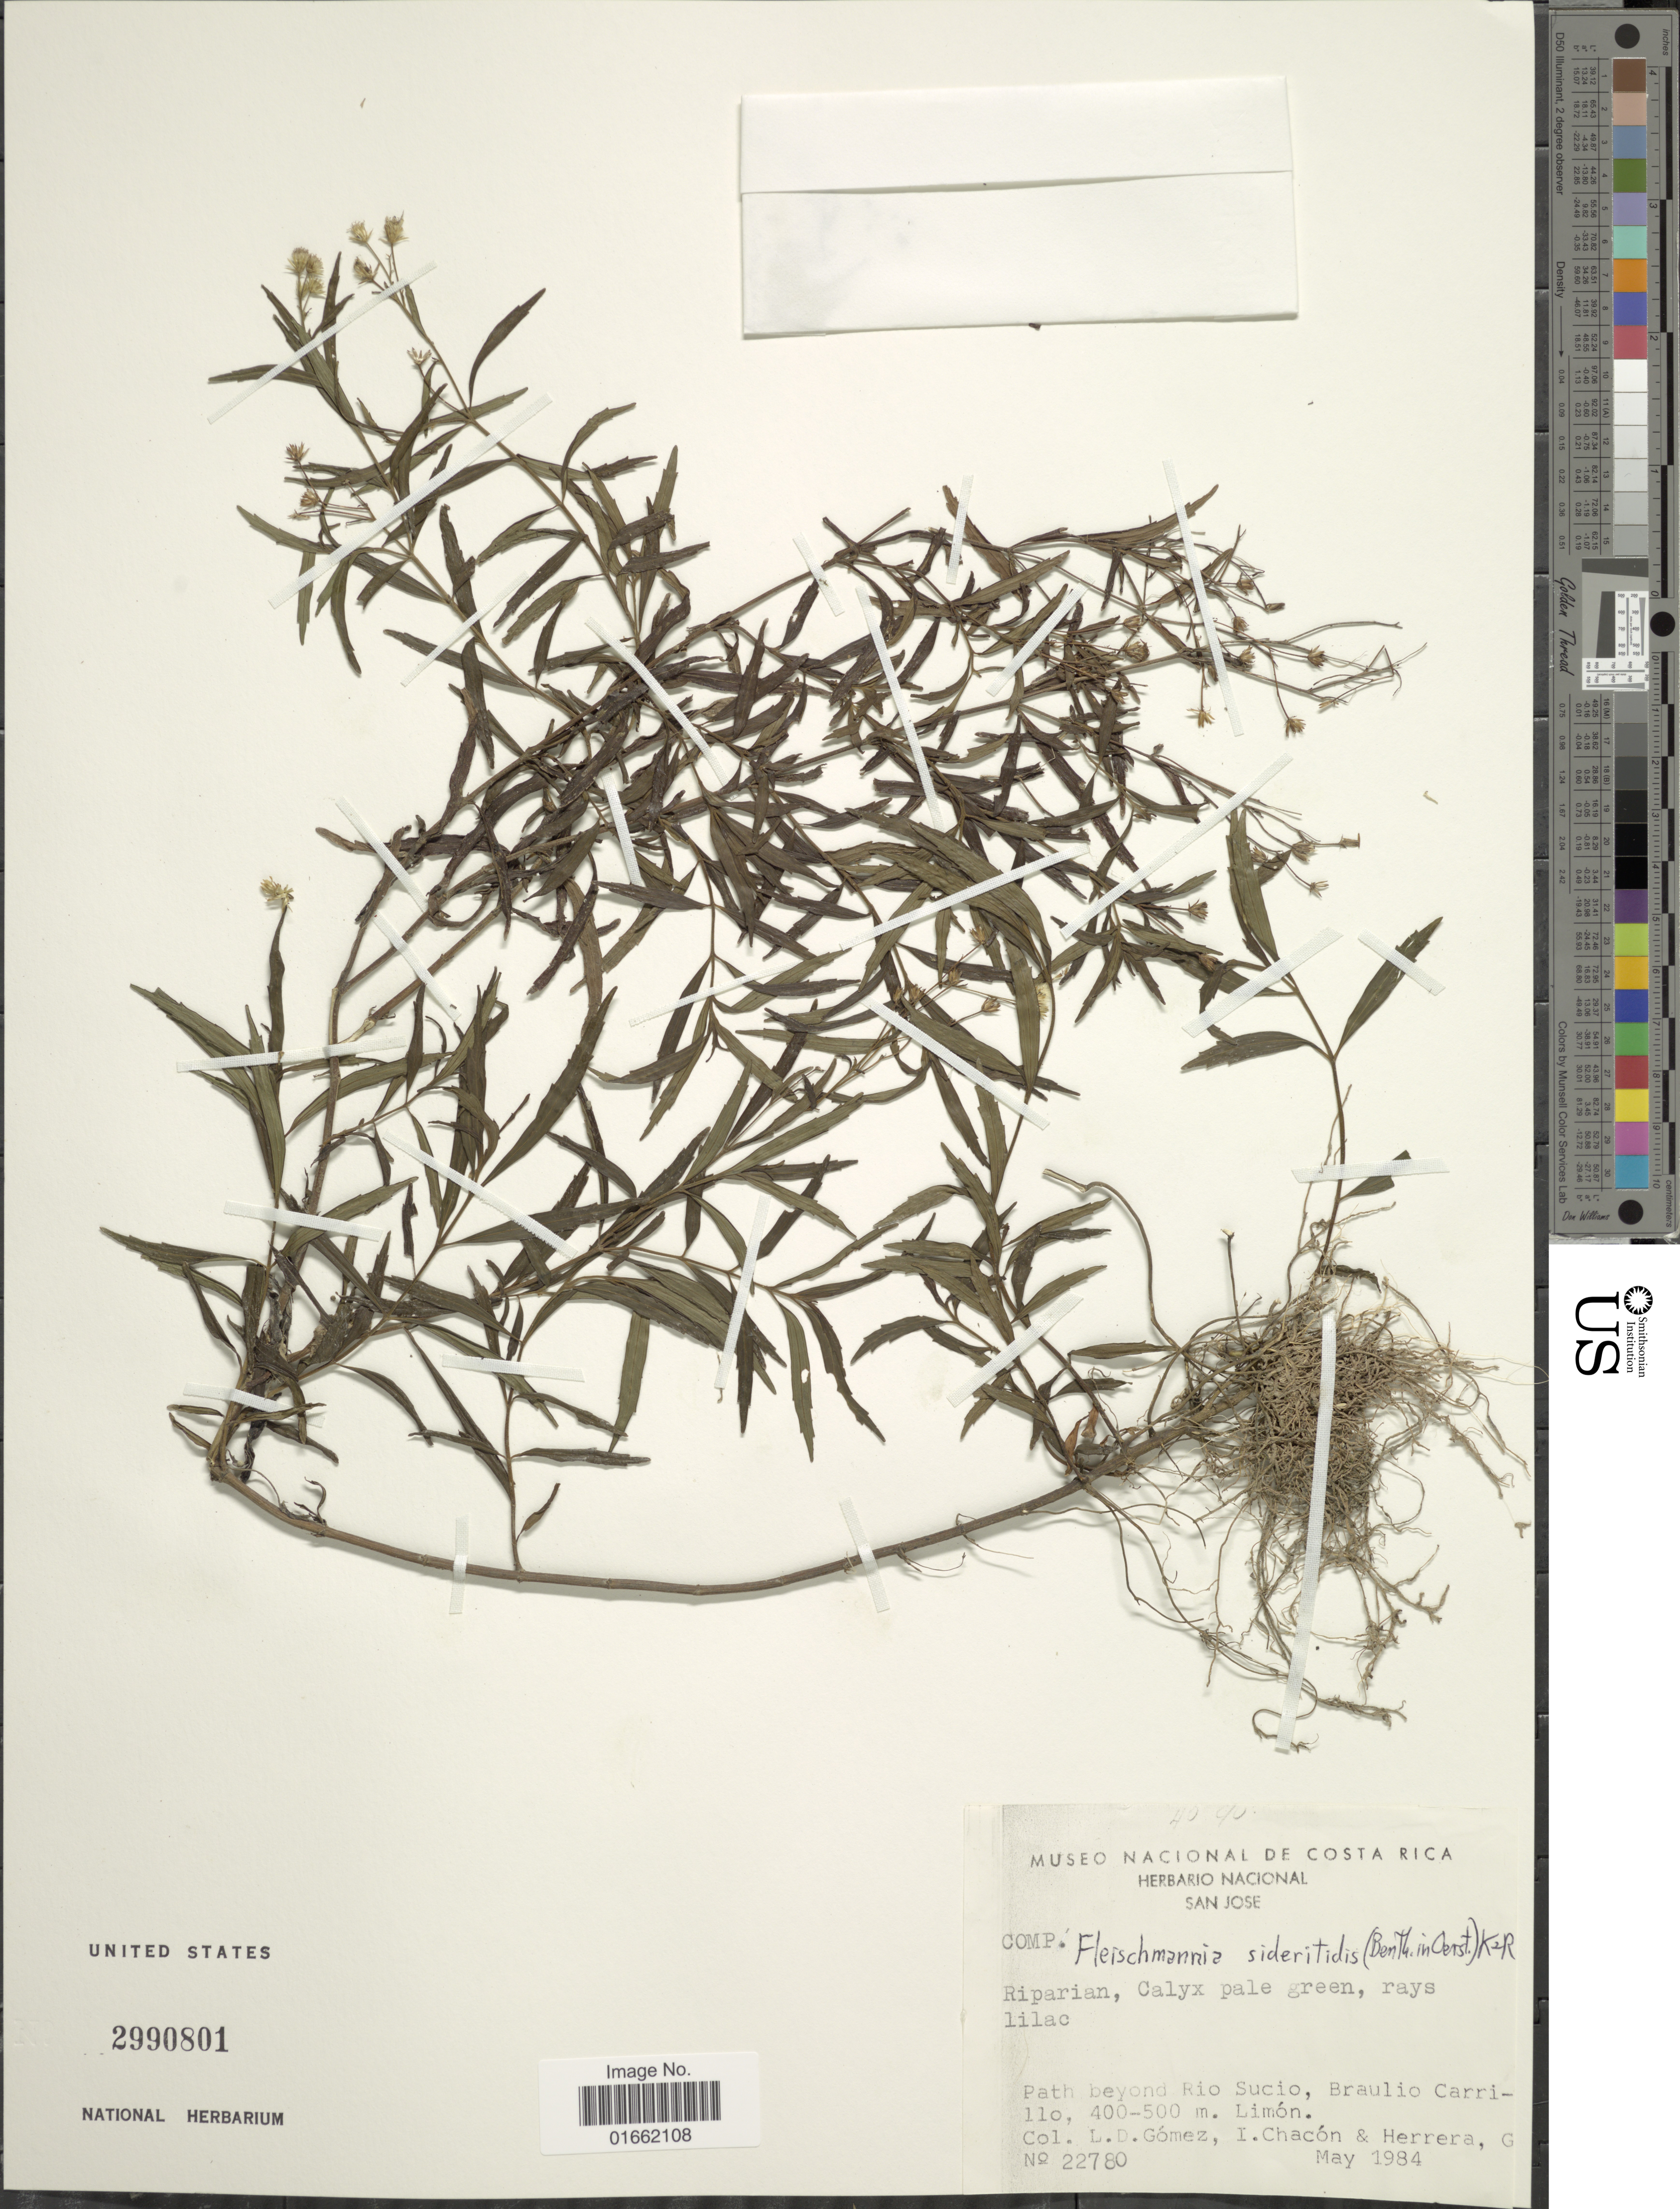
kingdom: Plantae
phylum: Tracheophyta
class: Magnoliopsida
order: Asterales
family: Asteraceae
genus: Fleischmannia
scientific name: Fleischmannia sideritides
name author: (Benth. in Oerst.) R.M. King & H. Rob.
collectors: L. D. Gómez, I. Chacón & G. Herrera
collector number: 22780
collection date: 1984-05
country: Costa Rica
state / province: Limón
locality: Path beyond Rio Sucio, Braulio Carrillo, Limón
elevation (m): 400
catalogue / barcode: US 2990801